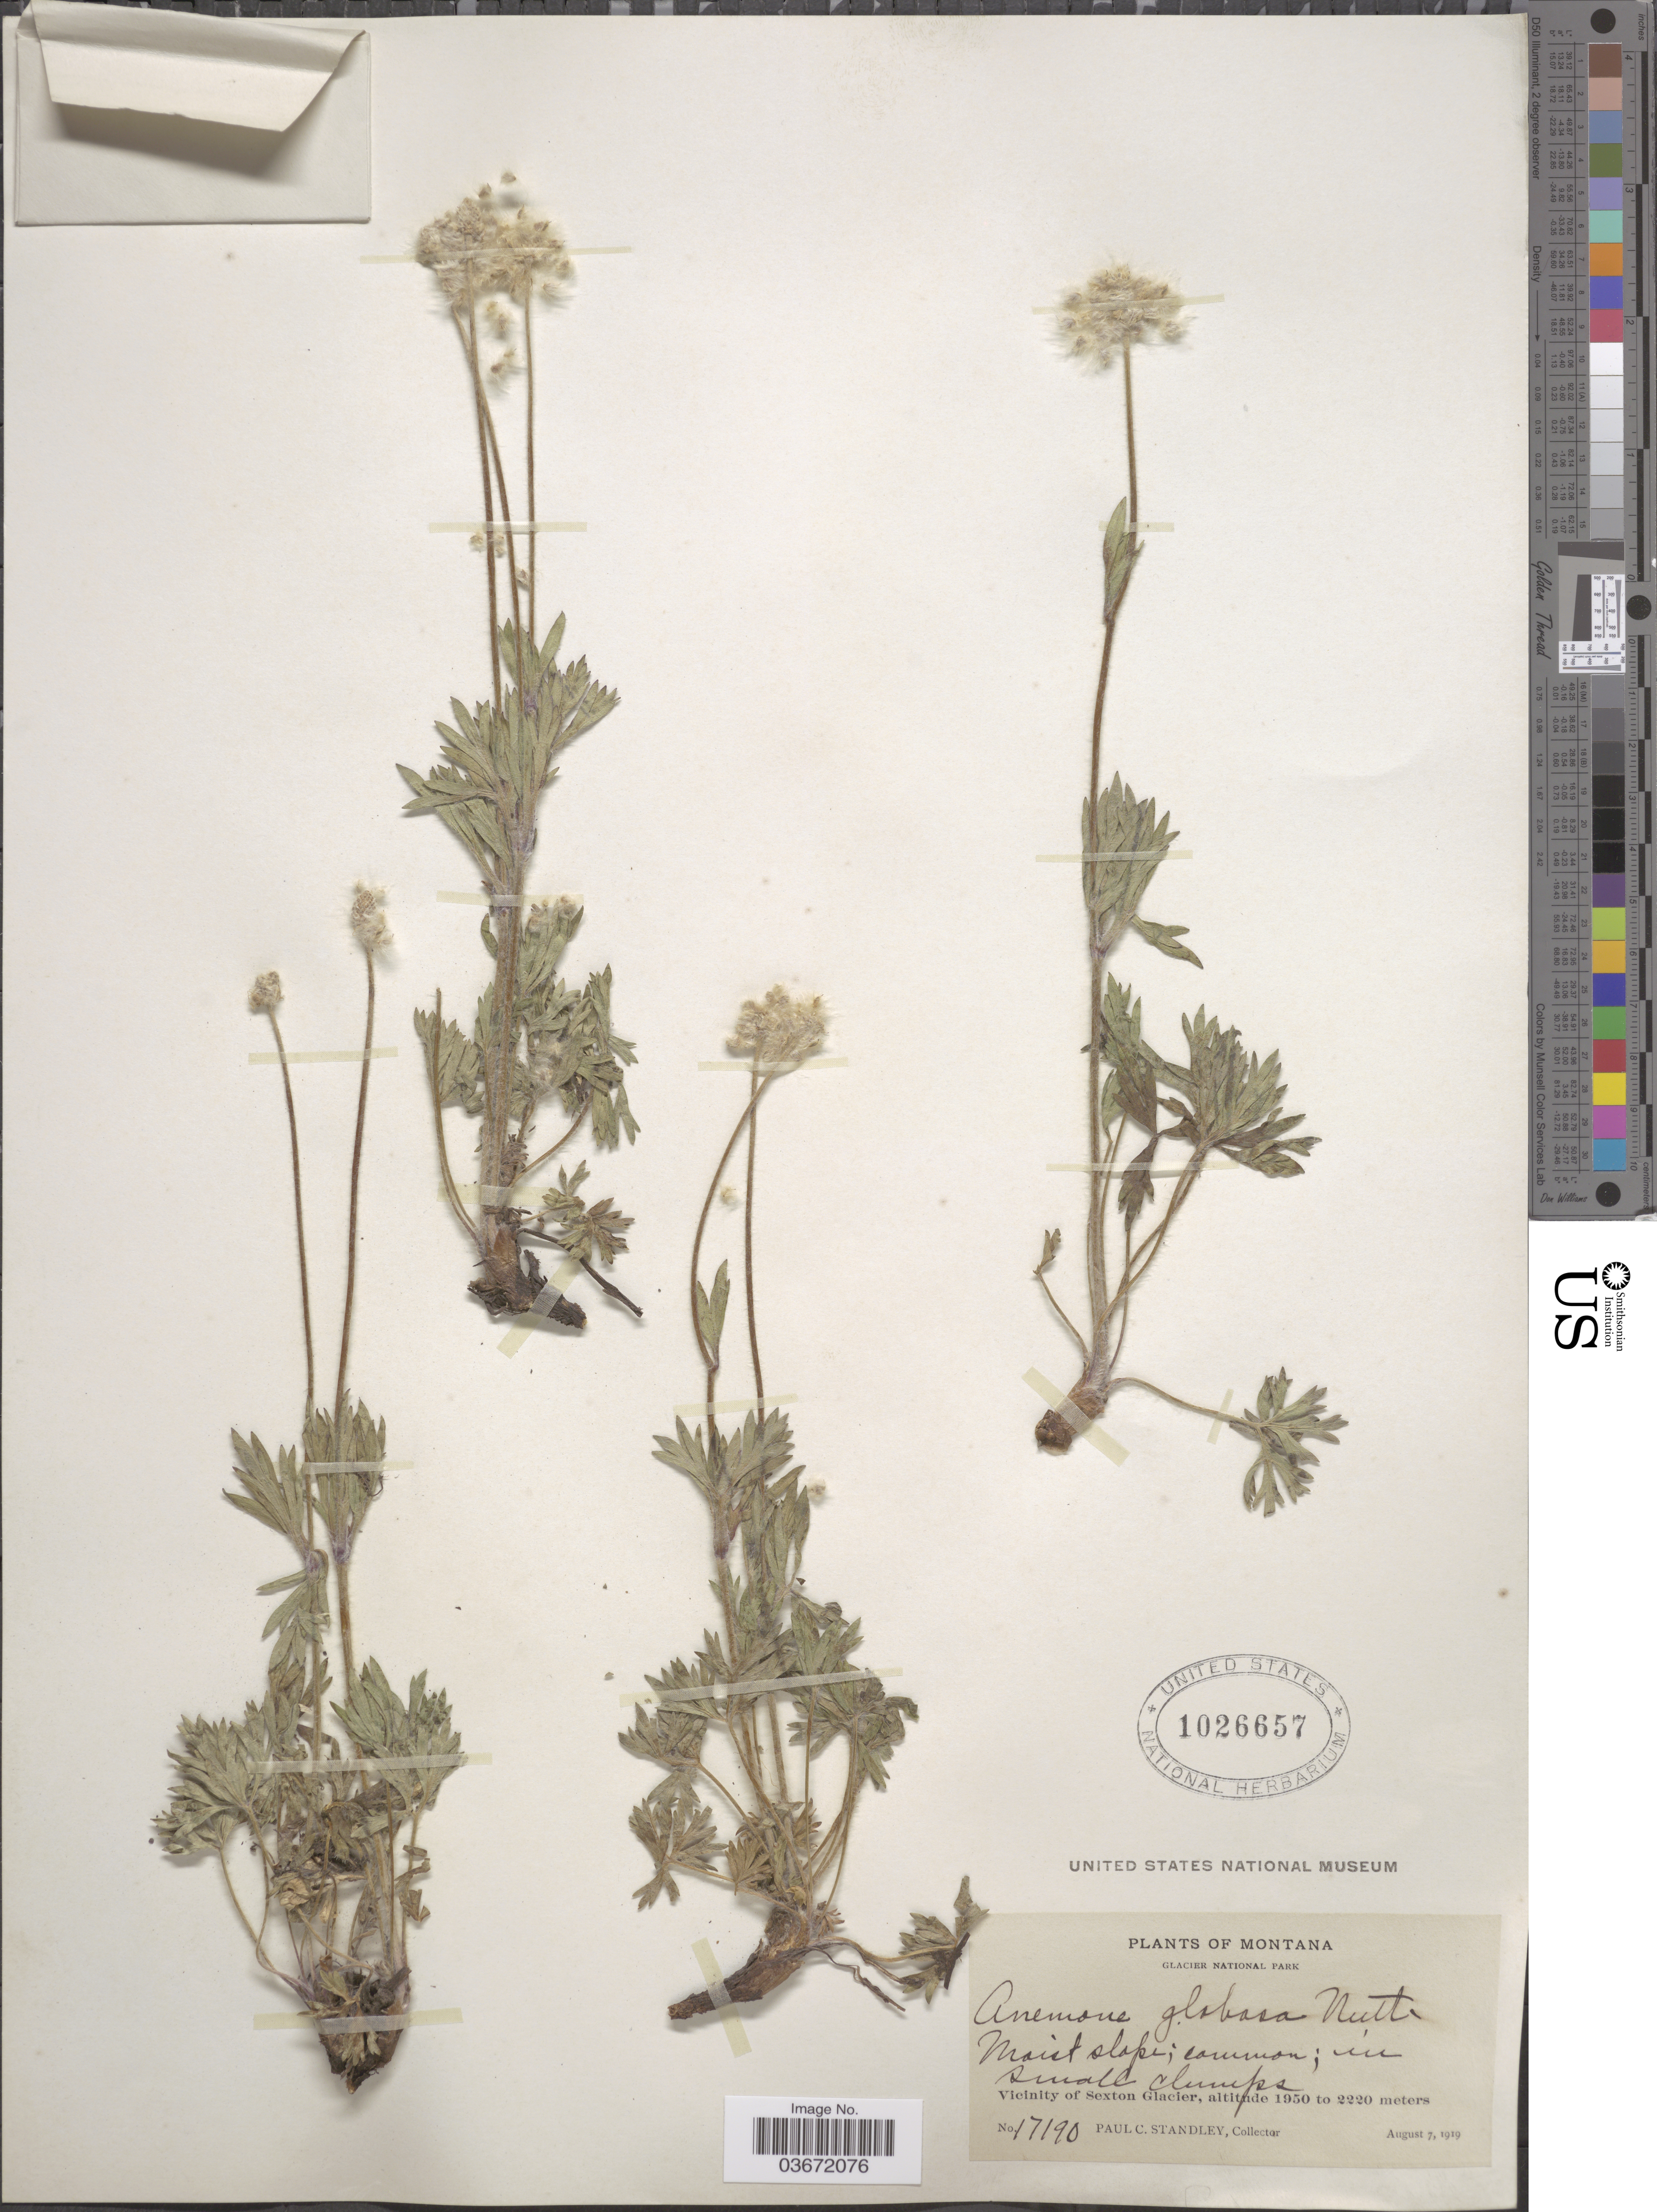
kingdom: Plantae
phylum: Tracheophyta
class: Magnoliopsida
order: Ranunculales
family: Ranunculaceae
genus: Anemone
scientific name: Anemone globosa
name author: (Torr. & A. Gray) Nutt. ex A. Heller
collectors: P. C. Standley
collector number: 17190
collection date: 1919-08-07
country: United States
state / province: Montana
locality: Glacier National Park. Vicinity of Sexton Glacier.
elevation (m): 1950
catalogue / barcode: US 1026657